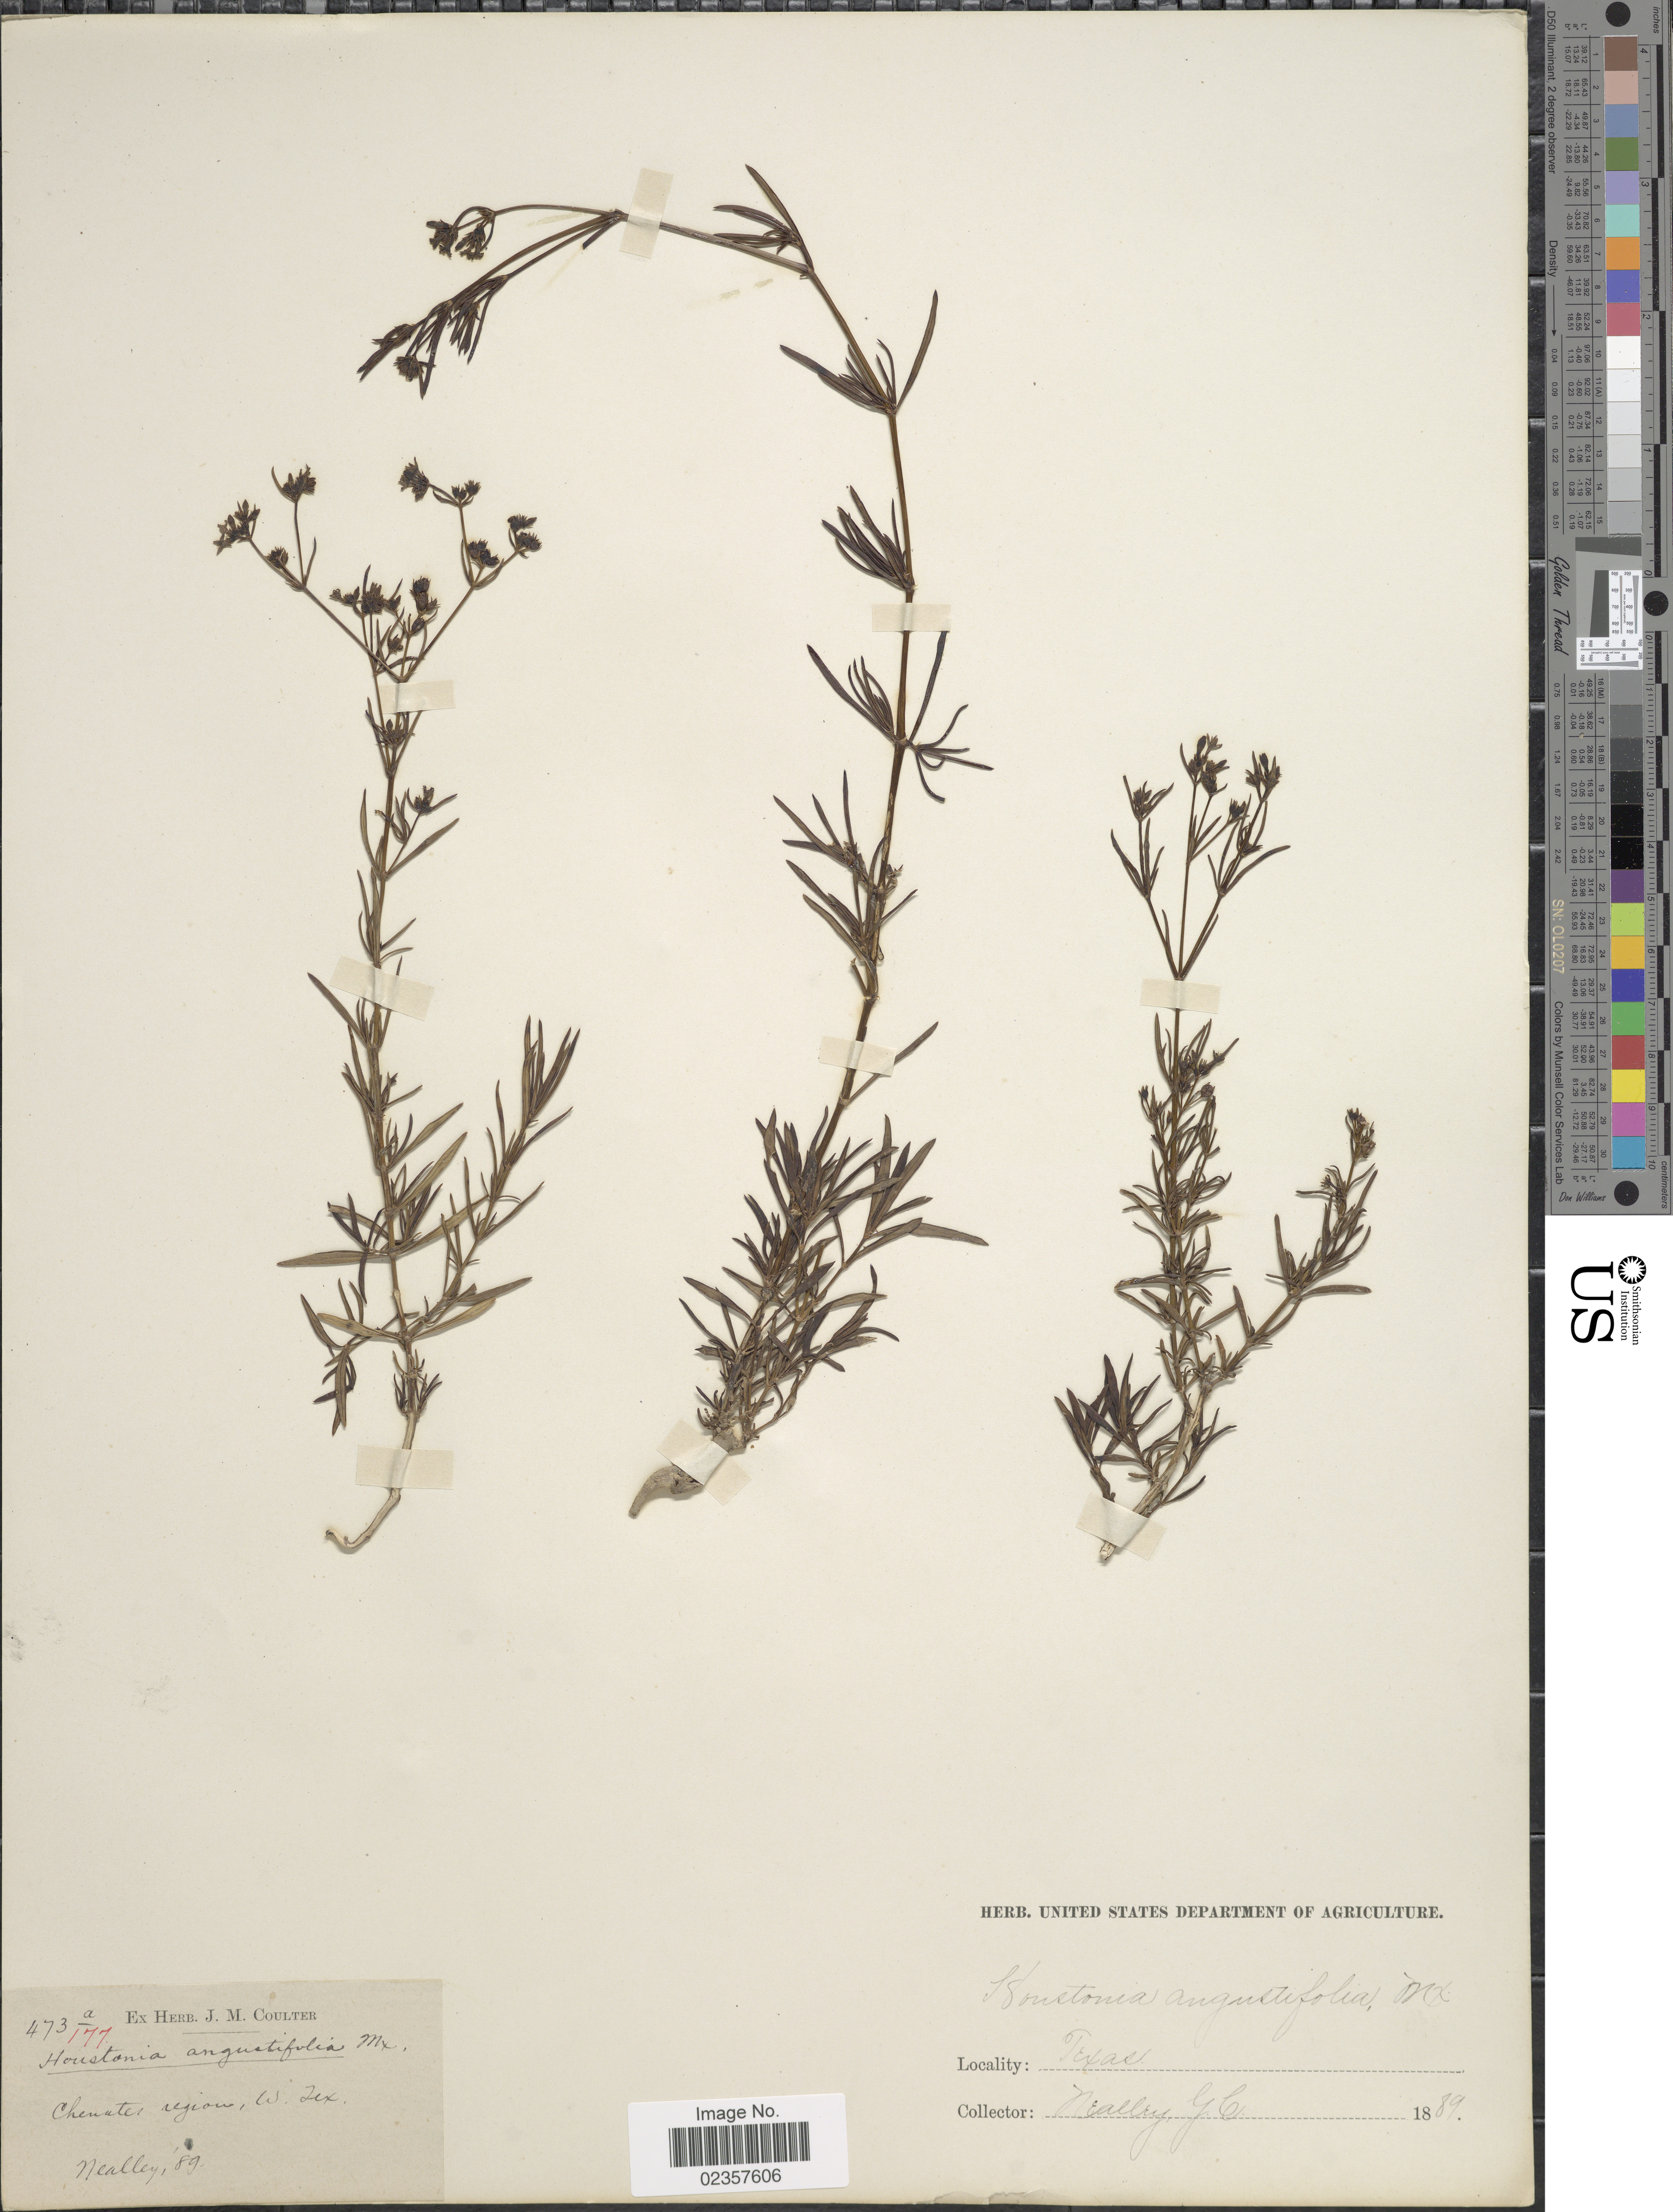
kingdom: Plantae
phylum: Tracheophyta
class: Magnoliopsida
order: Gentianales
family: Rubiaceae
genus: Houstonia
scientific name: Houstonia nigricans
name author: (Lam.) Fernald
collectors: G. C. Nealley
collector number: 473a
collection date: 1889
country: United States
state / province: Texas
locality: Chewater region, W. Tex.